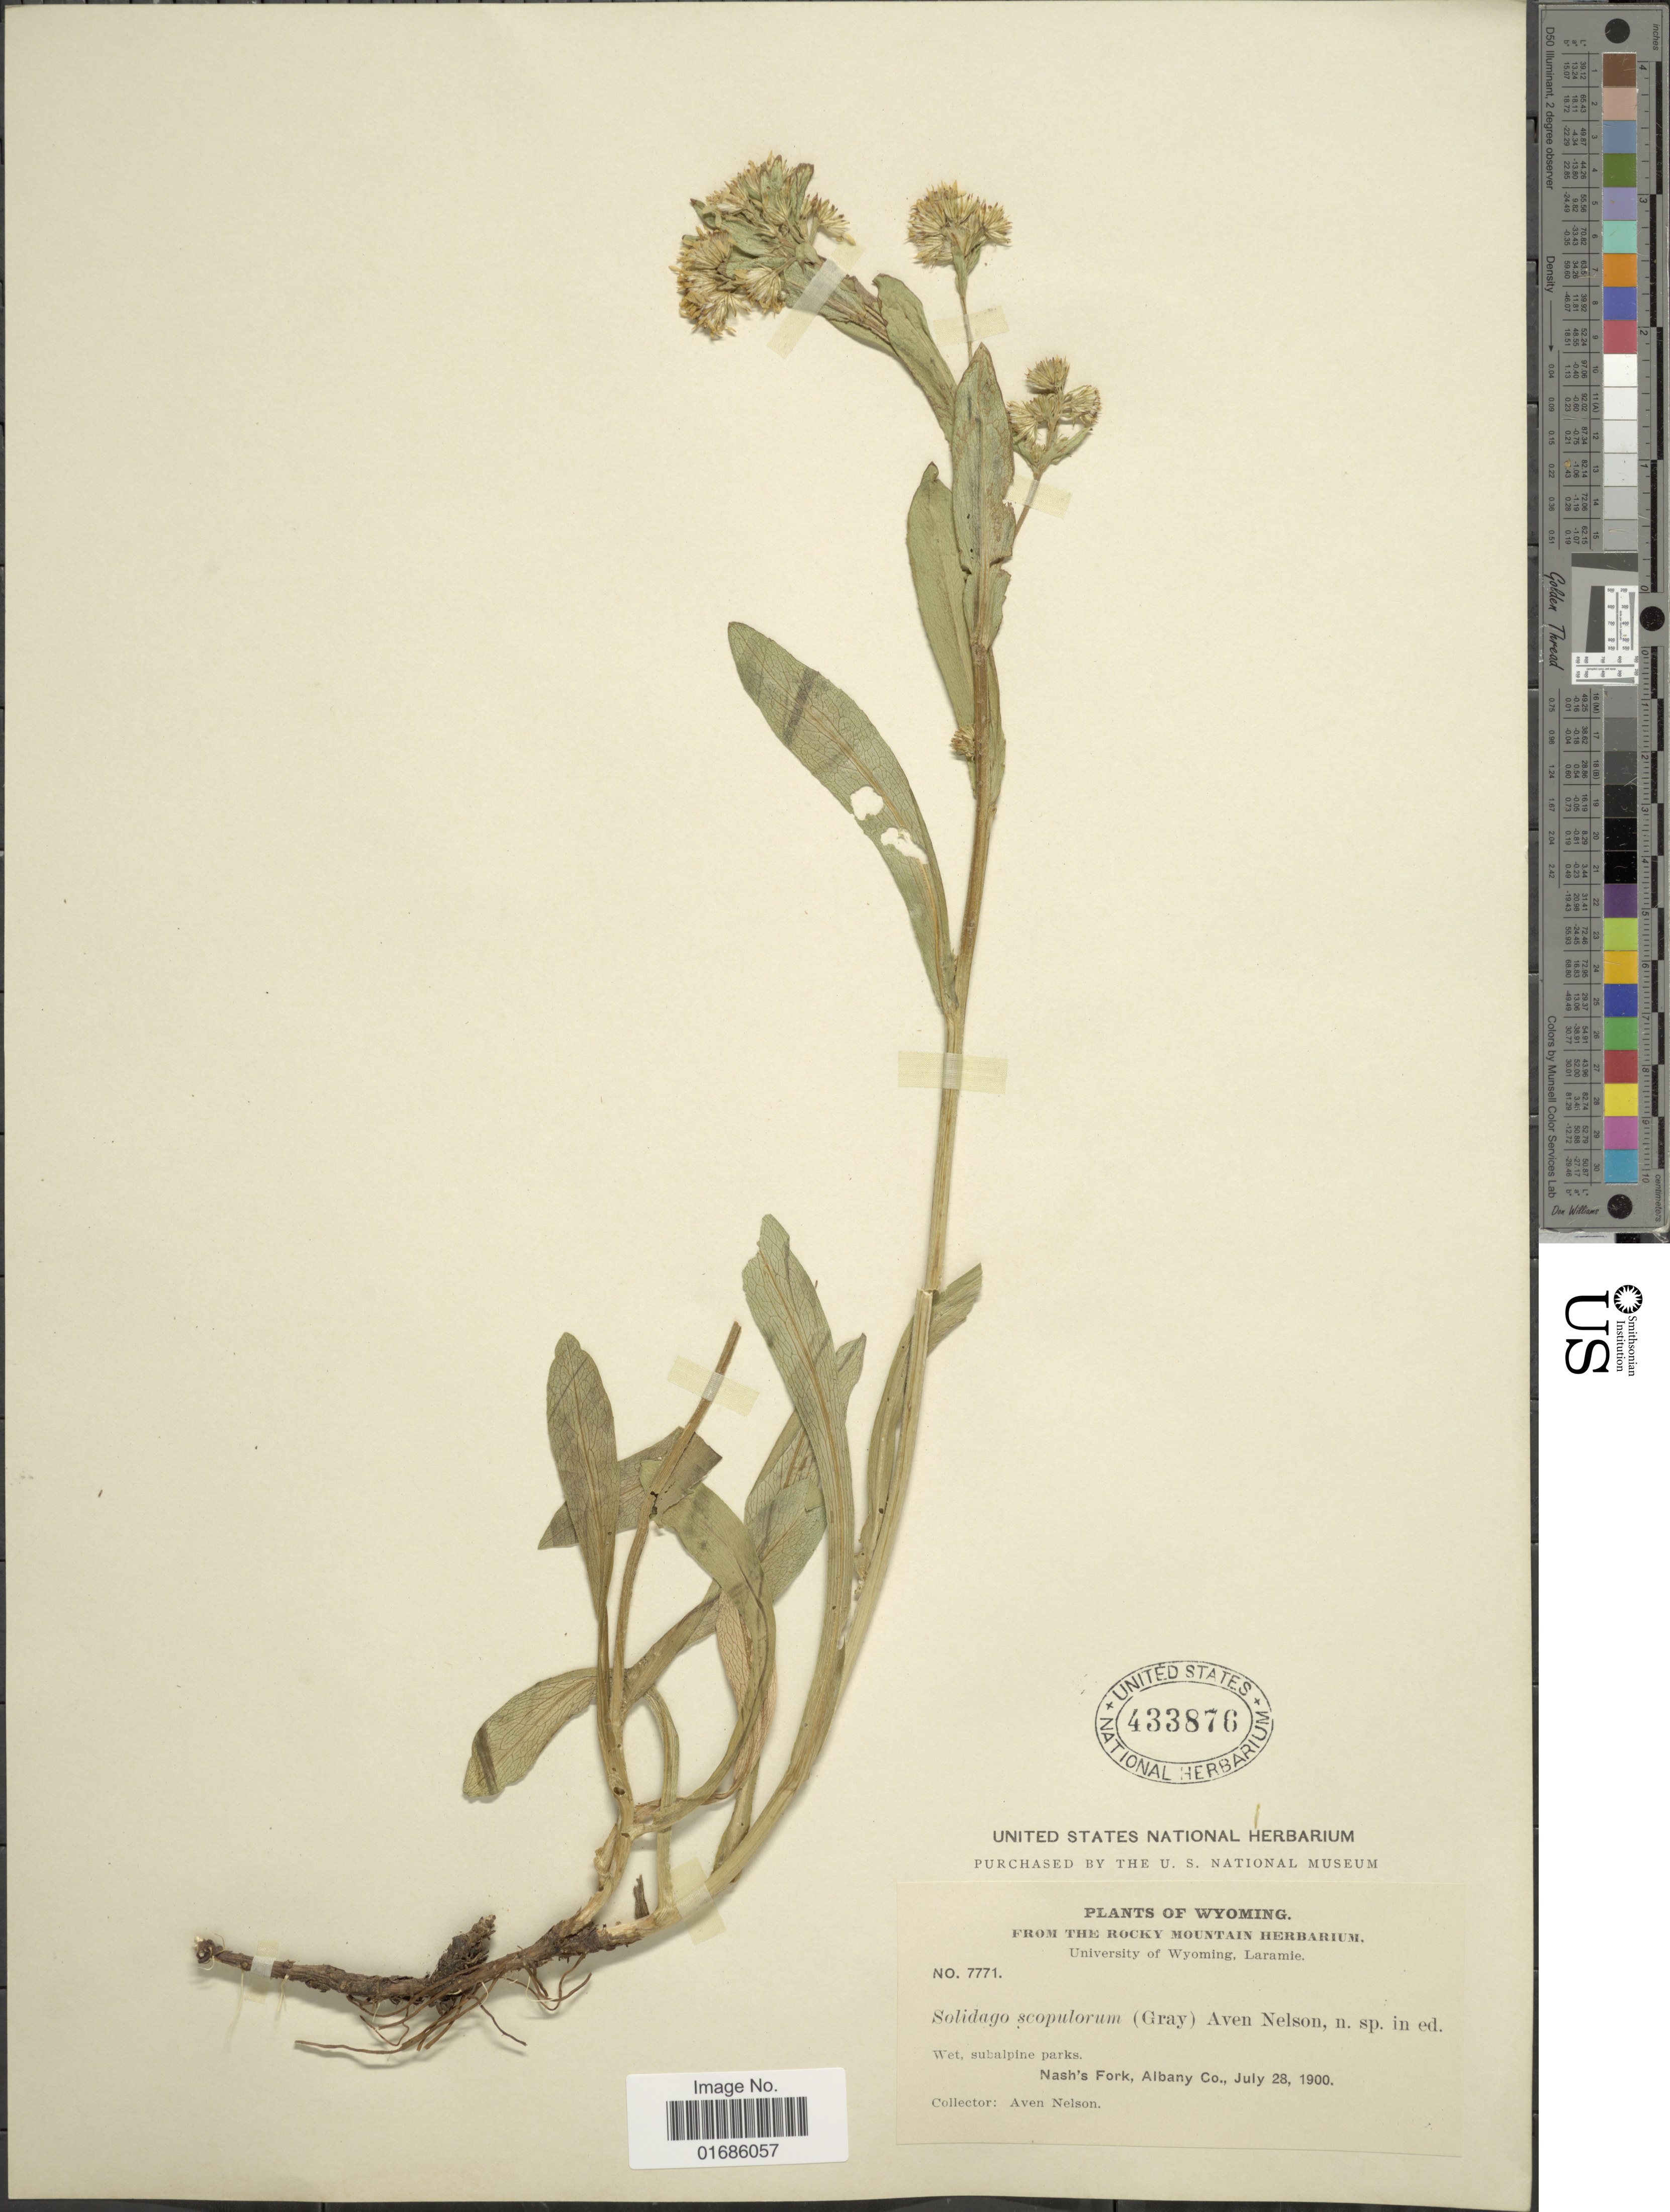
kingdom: Plantae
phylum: Tracheophyta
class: Magnoliopsida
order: Asterales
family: Asteraceae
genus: Solidago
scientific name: Solidago ciliosa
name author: Greene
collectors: A. Nelson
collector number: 7771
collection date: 1900-07-28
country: United States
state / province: Wyoming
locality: Nash's Fork, Albany Co.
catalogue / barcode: US 433876